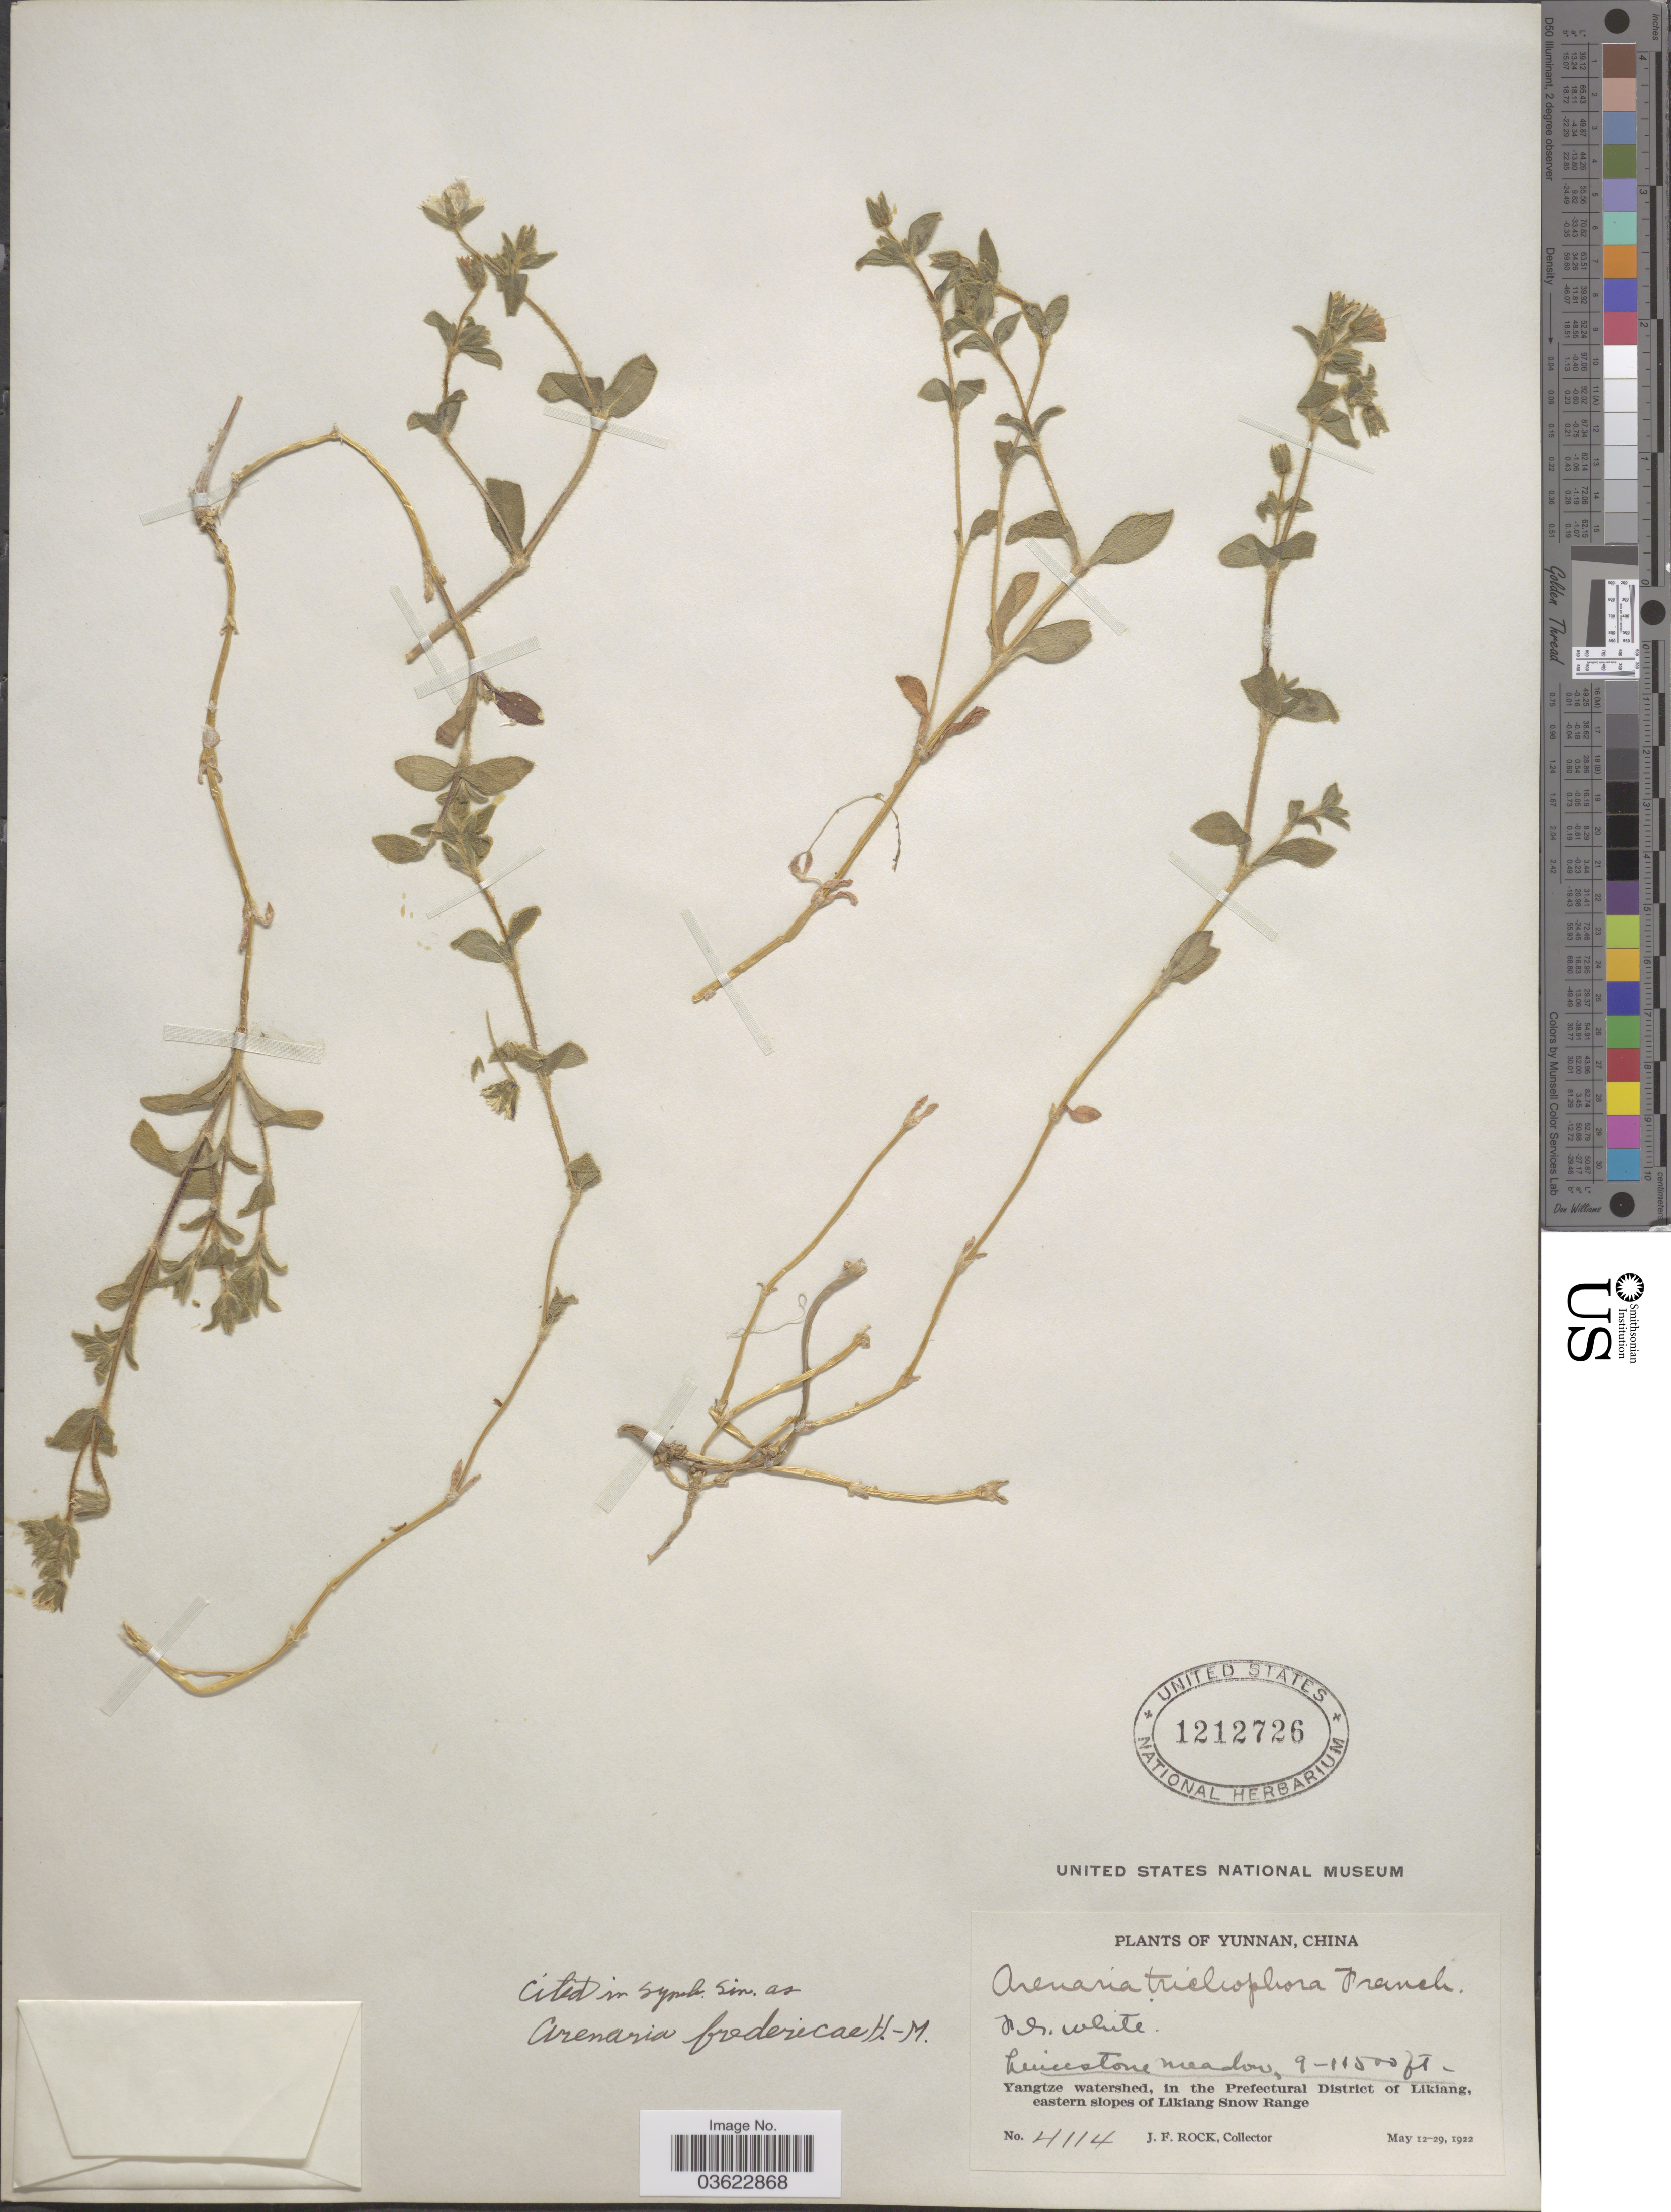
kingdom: Plantae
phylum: Tracheophyta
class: Magnoliopsida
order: Caryophyllales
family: Caryophyllaceae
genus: Arenaria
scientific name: Arenaria fredericae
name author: Hand.-Mazz.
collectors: J. Rock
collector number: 4114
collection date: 1922-05-12/1922-05-29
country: China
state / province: Yunnan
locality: Yangtze watershed, in the Prefectural District of Likiang, eastern slopes of Likiang Snow Range.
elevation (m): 2743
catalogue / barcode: US 1212726